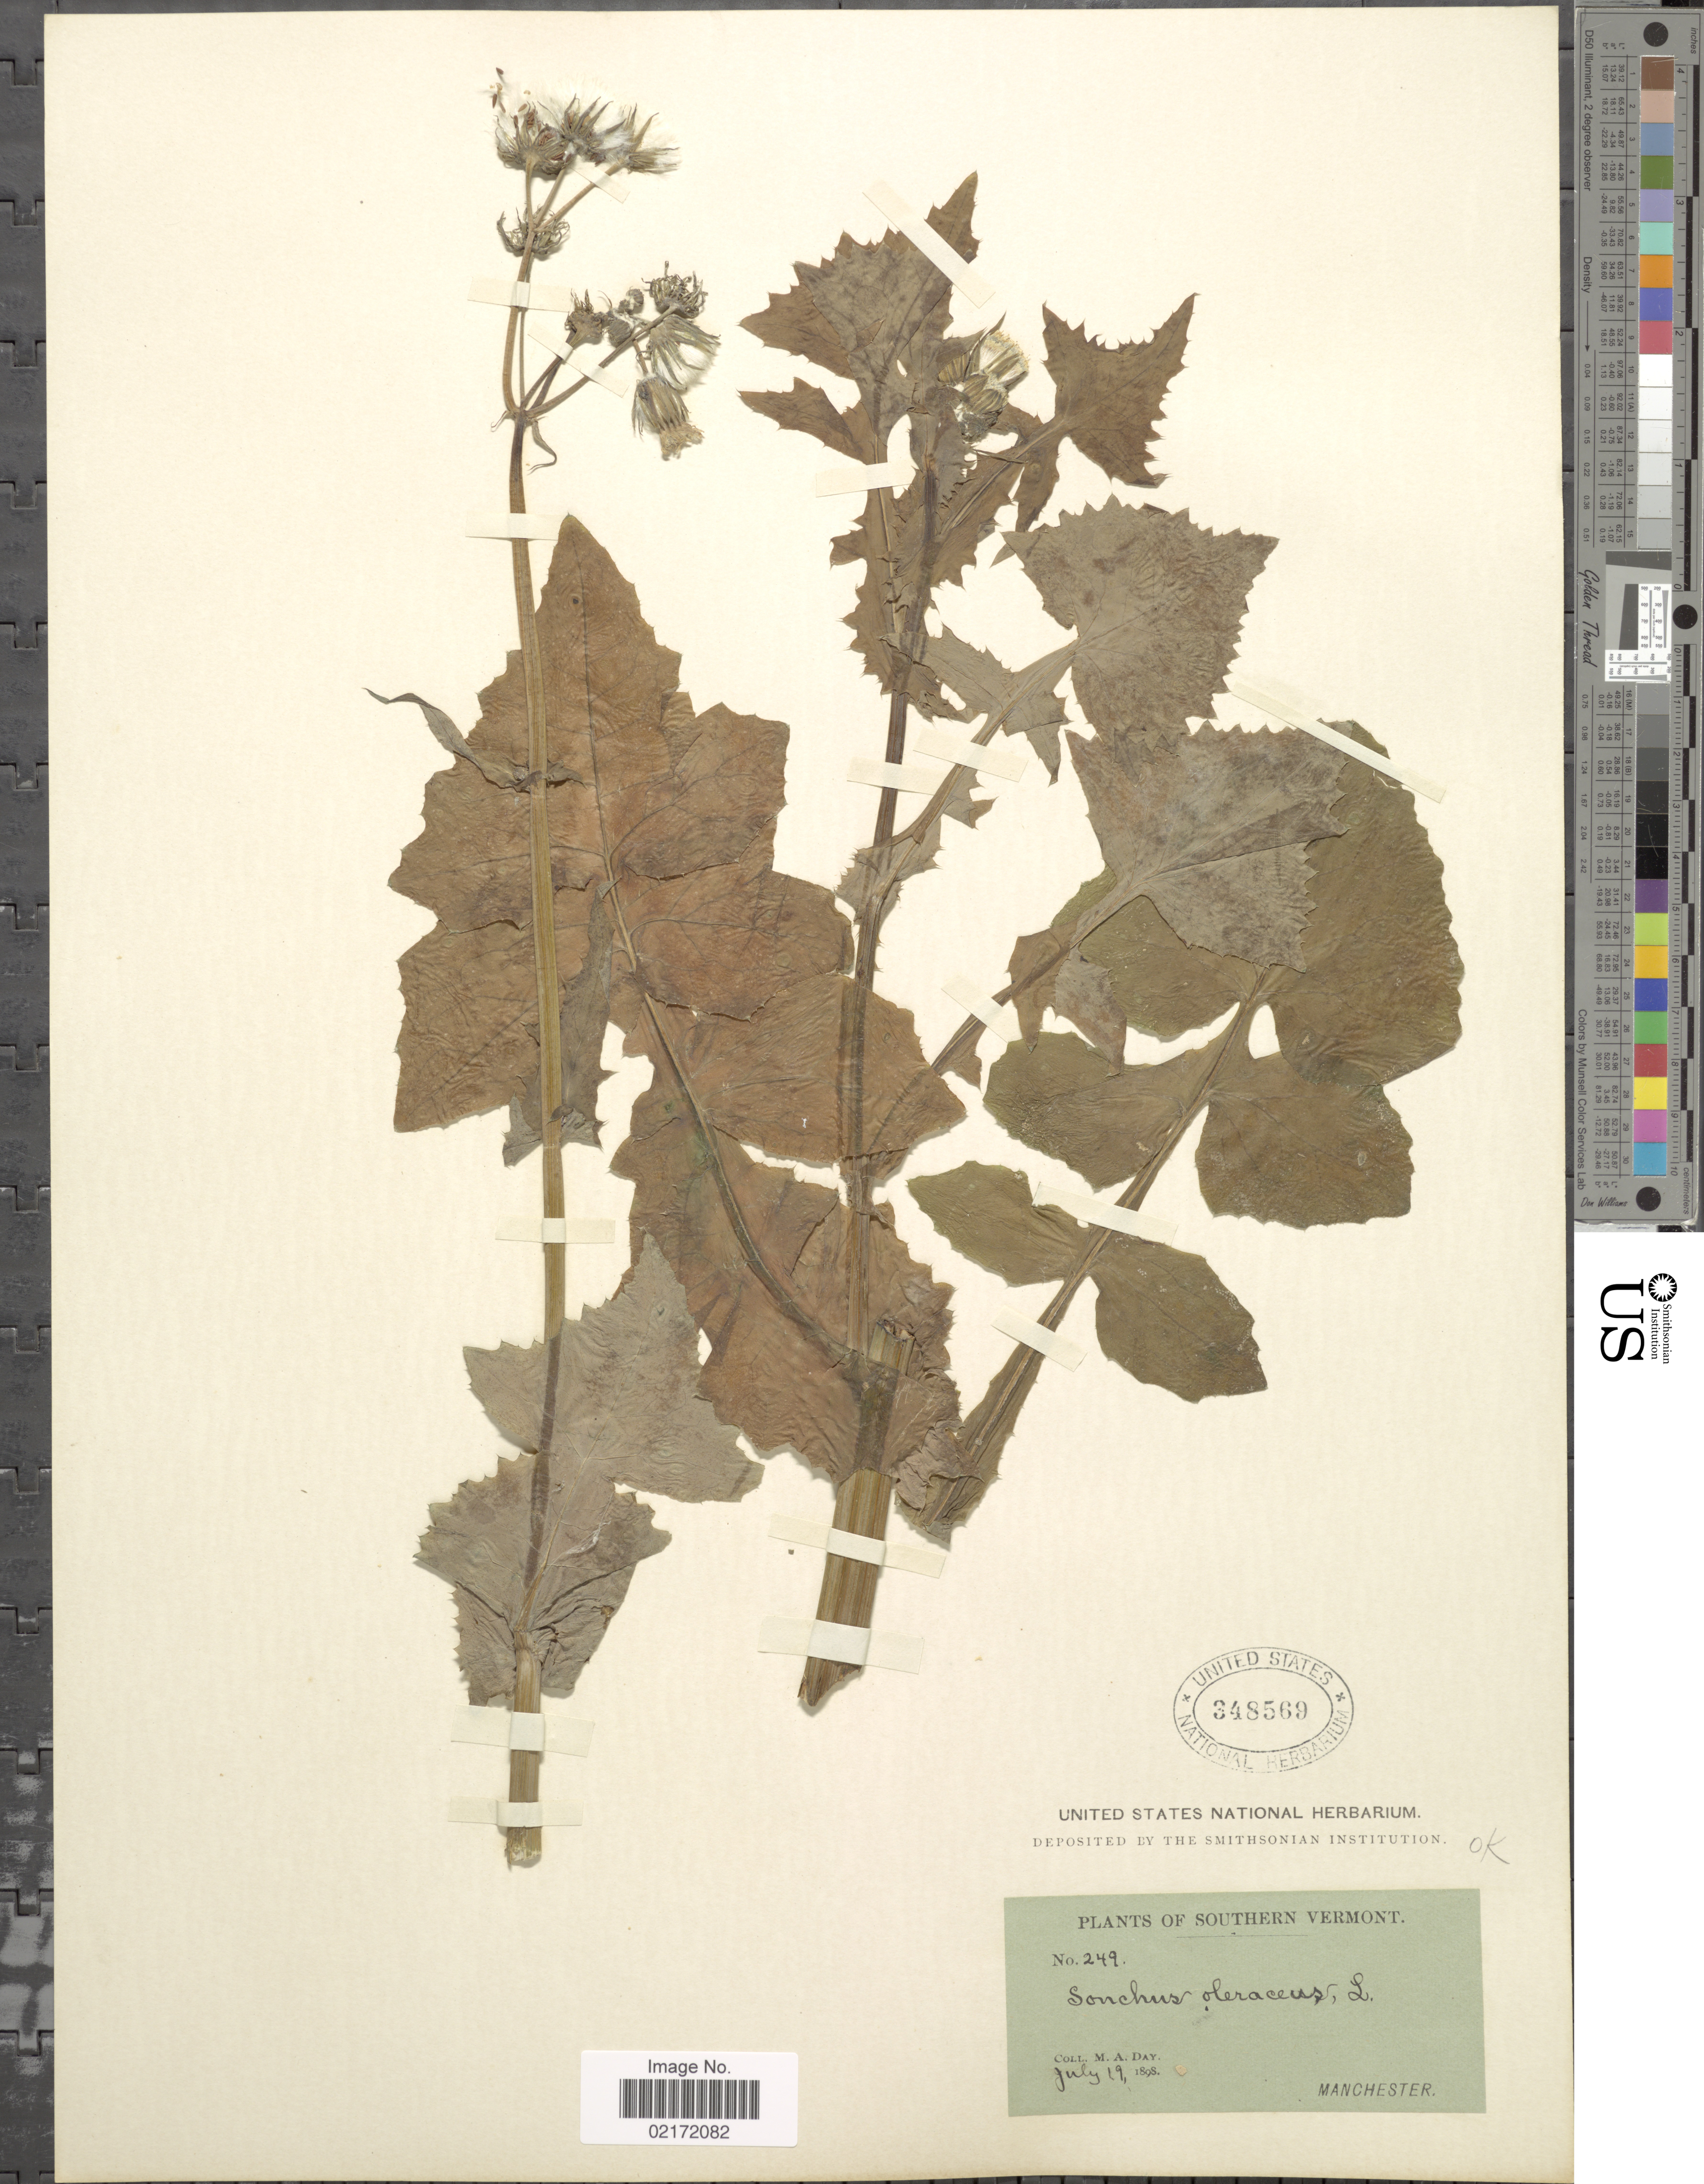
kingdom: Plantae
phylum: Tracheophyta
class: Magnoliopsida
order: Asterales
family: Asteraceae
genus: Sonchus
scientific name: Sonchus oleraceus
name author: L.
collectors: M. Day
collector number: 249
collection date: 1898-07-19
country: United States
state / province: Vermont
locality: Southern Vermont. Manchester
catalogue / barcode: US 348569